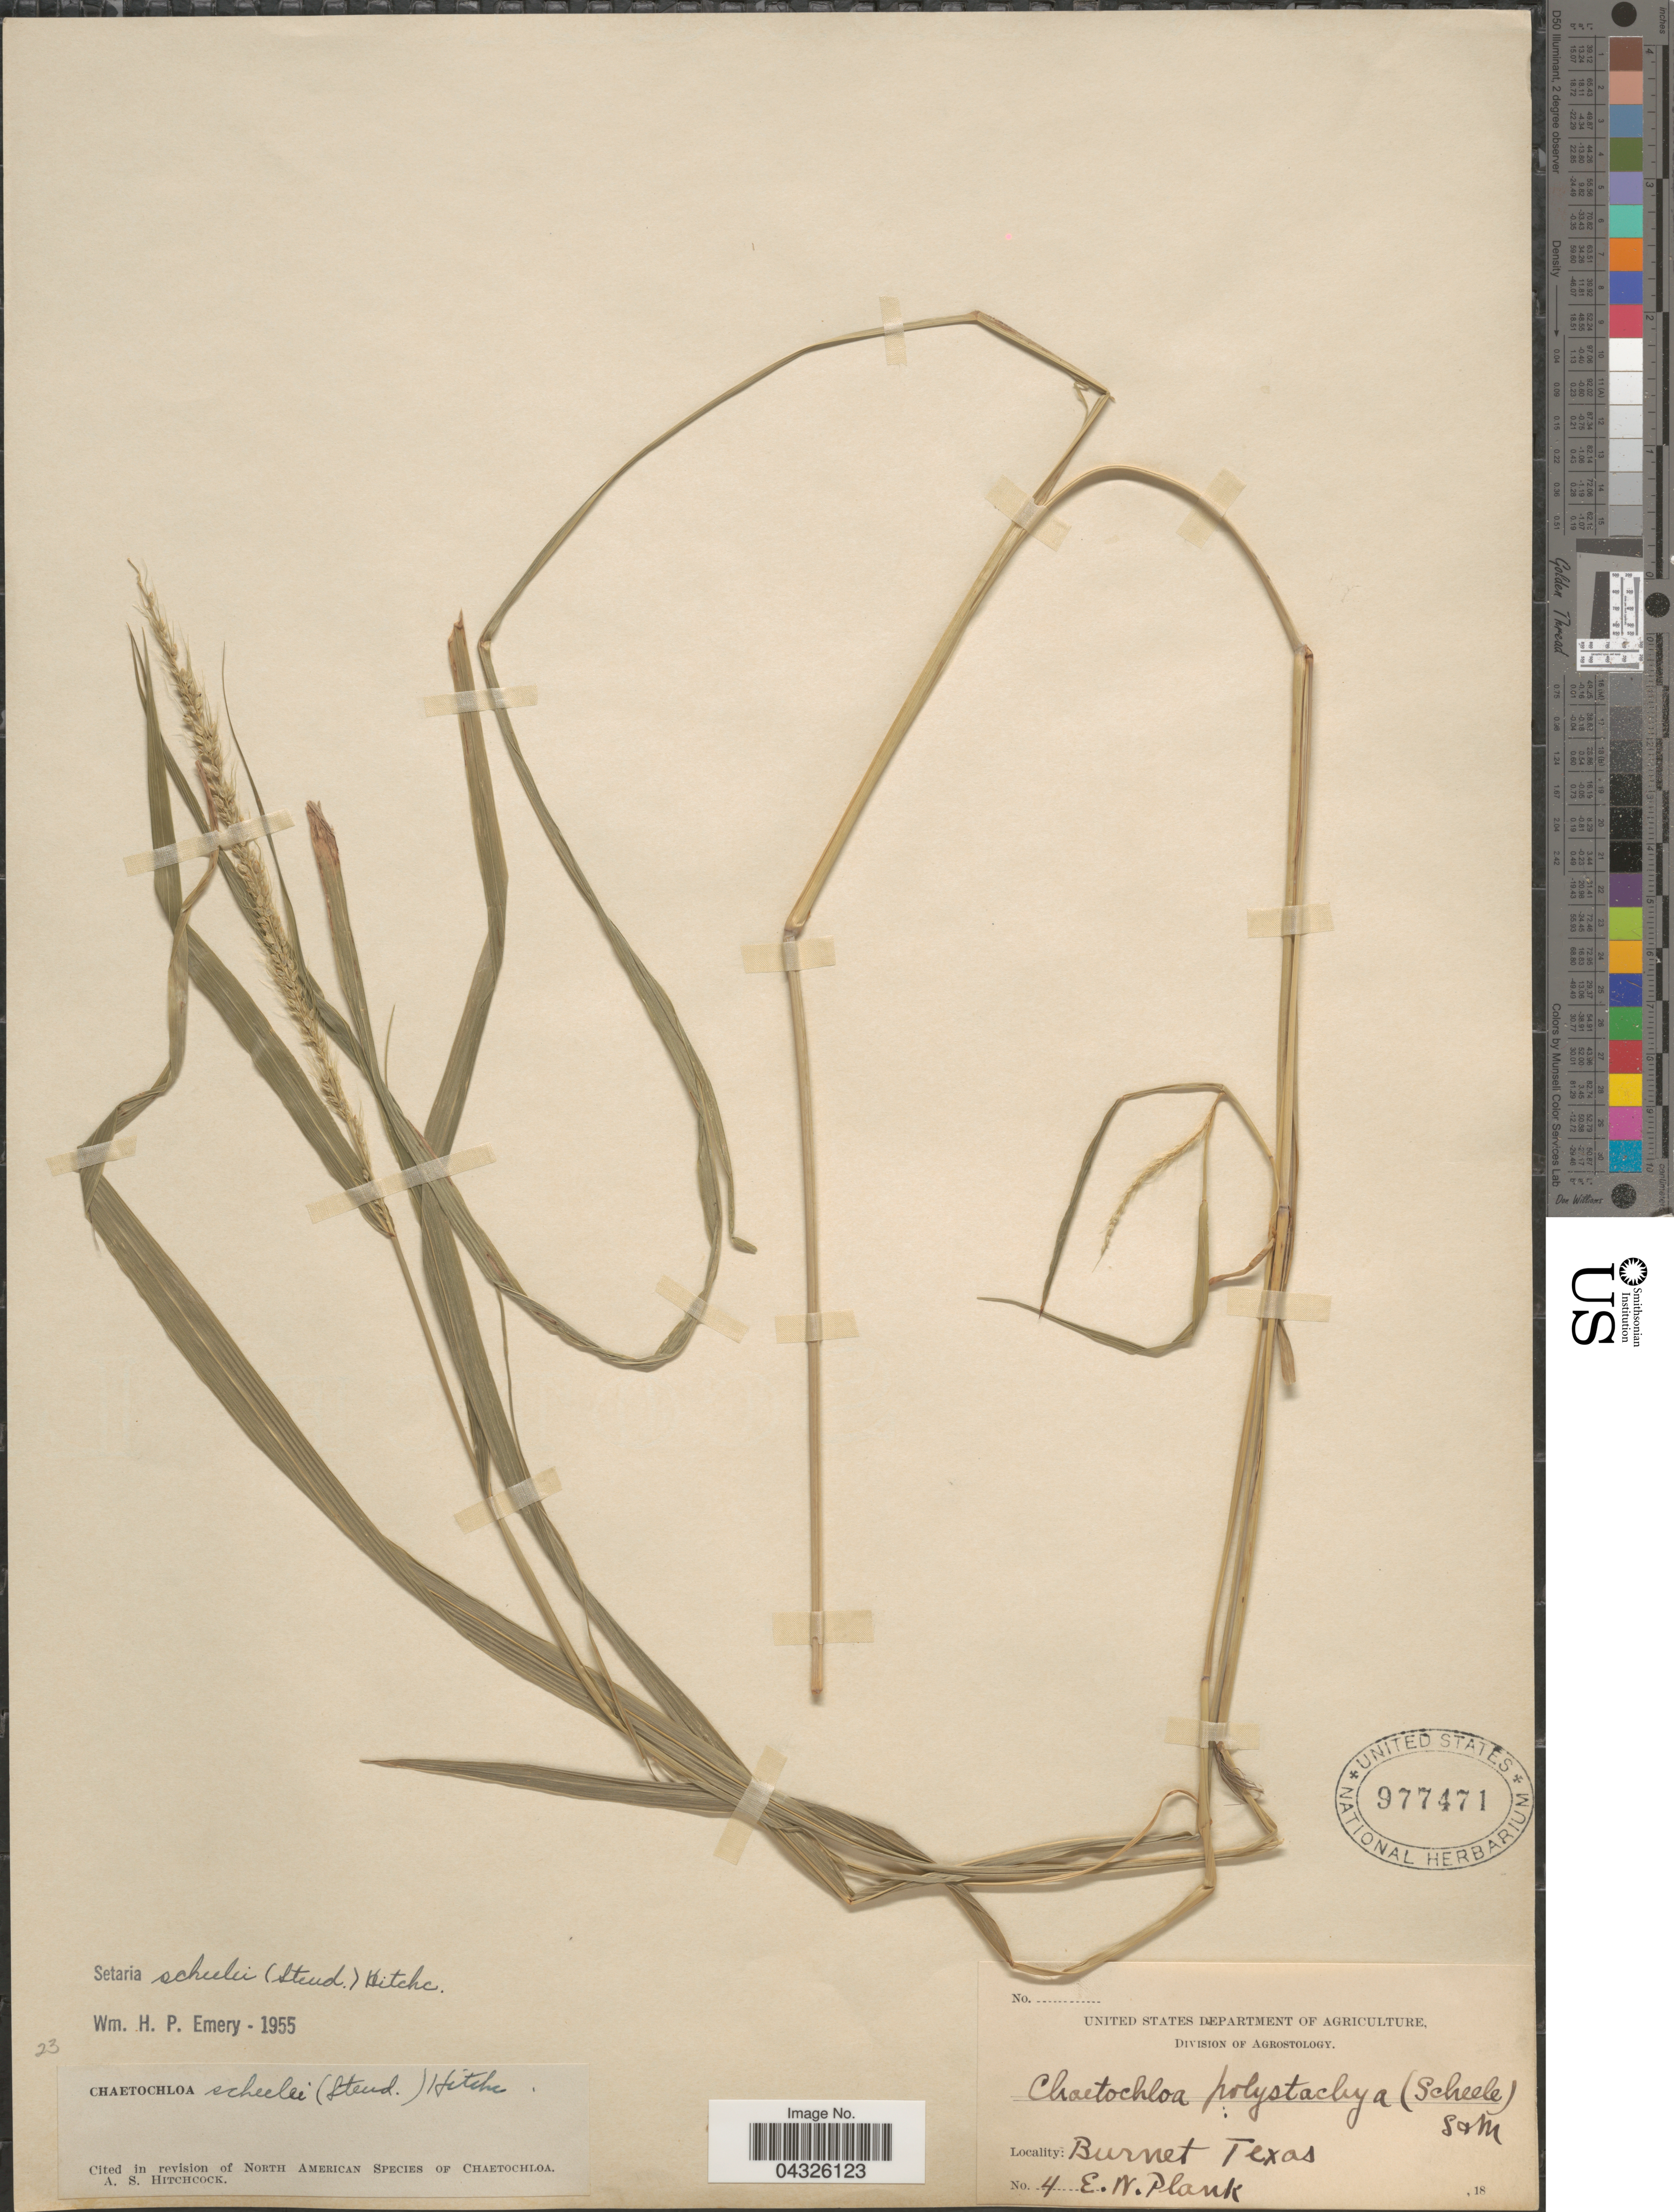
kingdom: Plantae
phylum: Tracheophyta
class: Liliopsida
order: Poales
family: Poaceae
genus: Setaria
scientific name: Setaria scheelei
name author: (Steud.) Hitchc.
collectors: E. Plank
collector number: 4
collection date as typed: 18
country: United States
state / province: Texas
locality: Burnet.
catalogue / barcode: US 977471